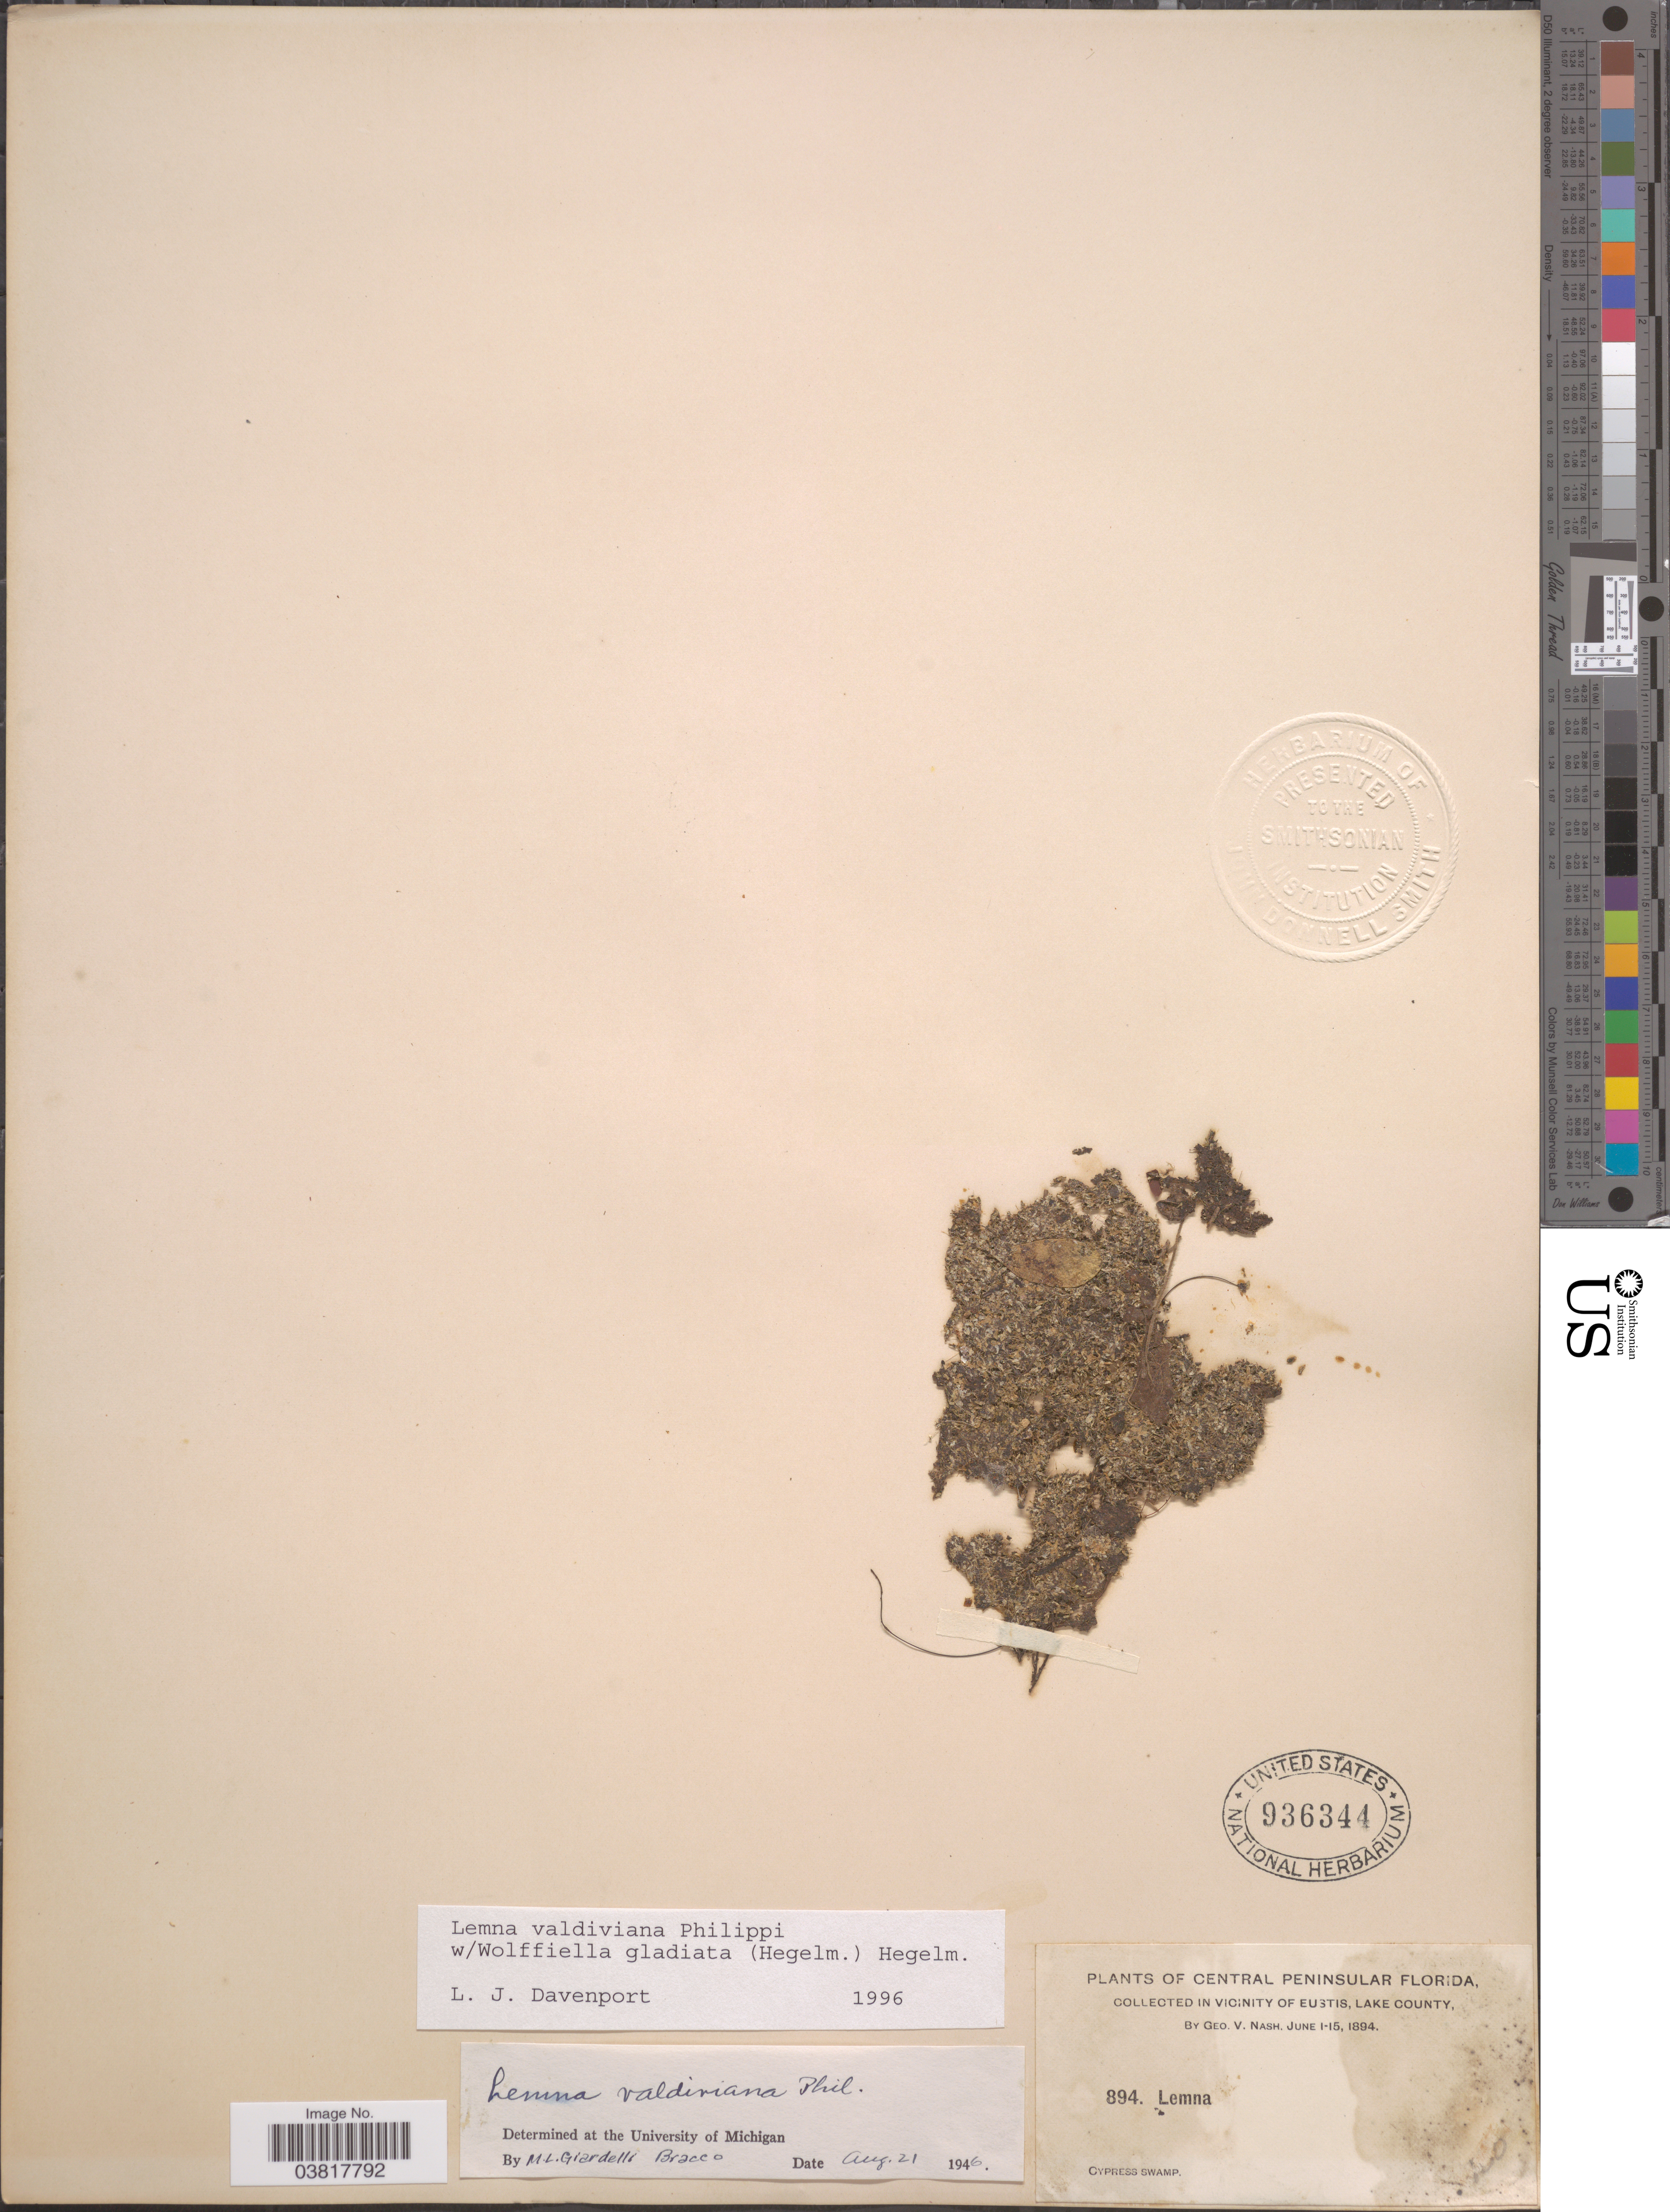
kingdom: Plantae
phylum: Tracheophyta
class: Liliopsida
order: Alismatales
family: Araceae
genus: Lemna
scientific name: Lemna valdiviana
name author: Phil.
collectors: G. V. Nash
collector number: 894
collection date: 1894-06-01/1894-06-15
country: United States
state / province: Florida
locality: Central Peninsular Florida. In Vicinity of Eustis, Lake County. Cypress Swamp.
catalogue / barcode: US 936344